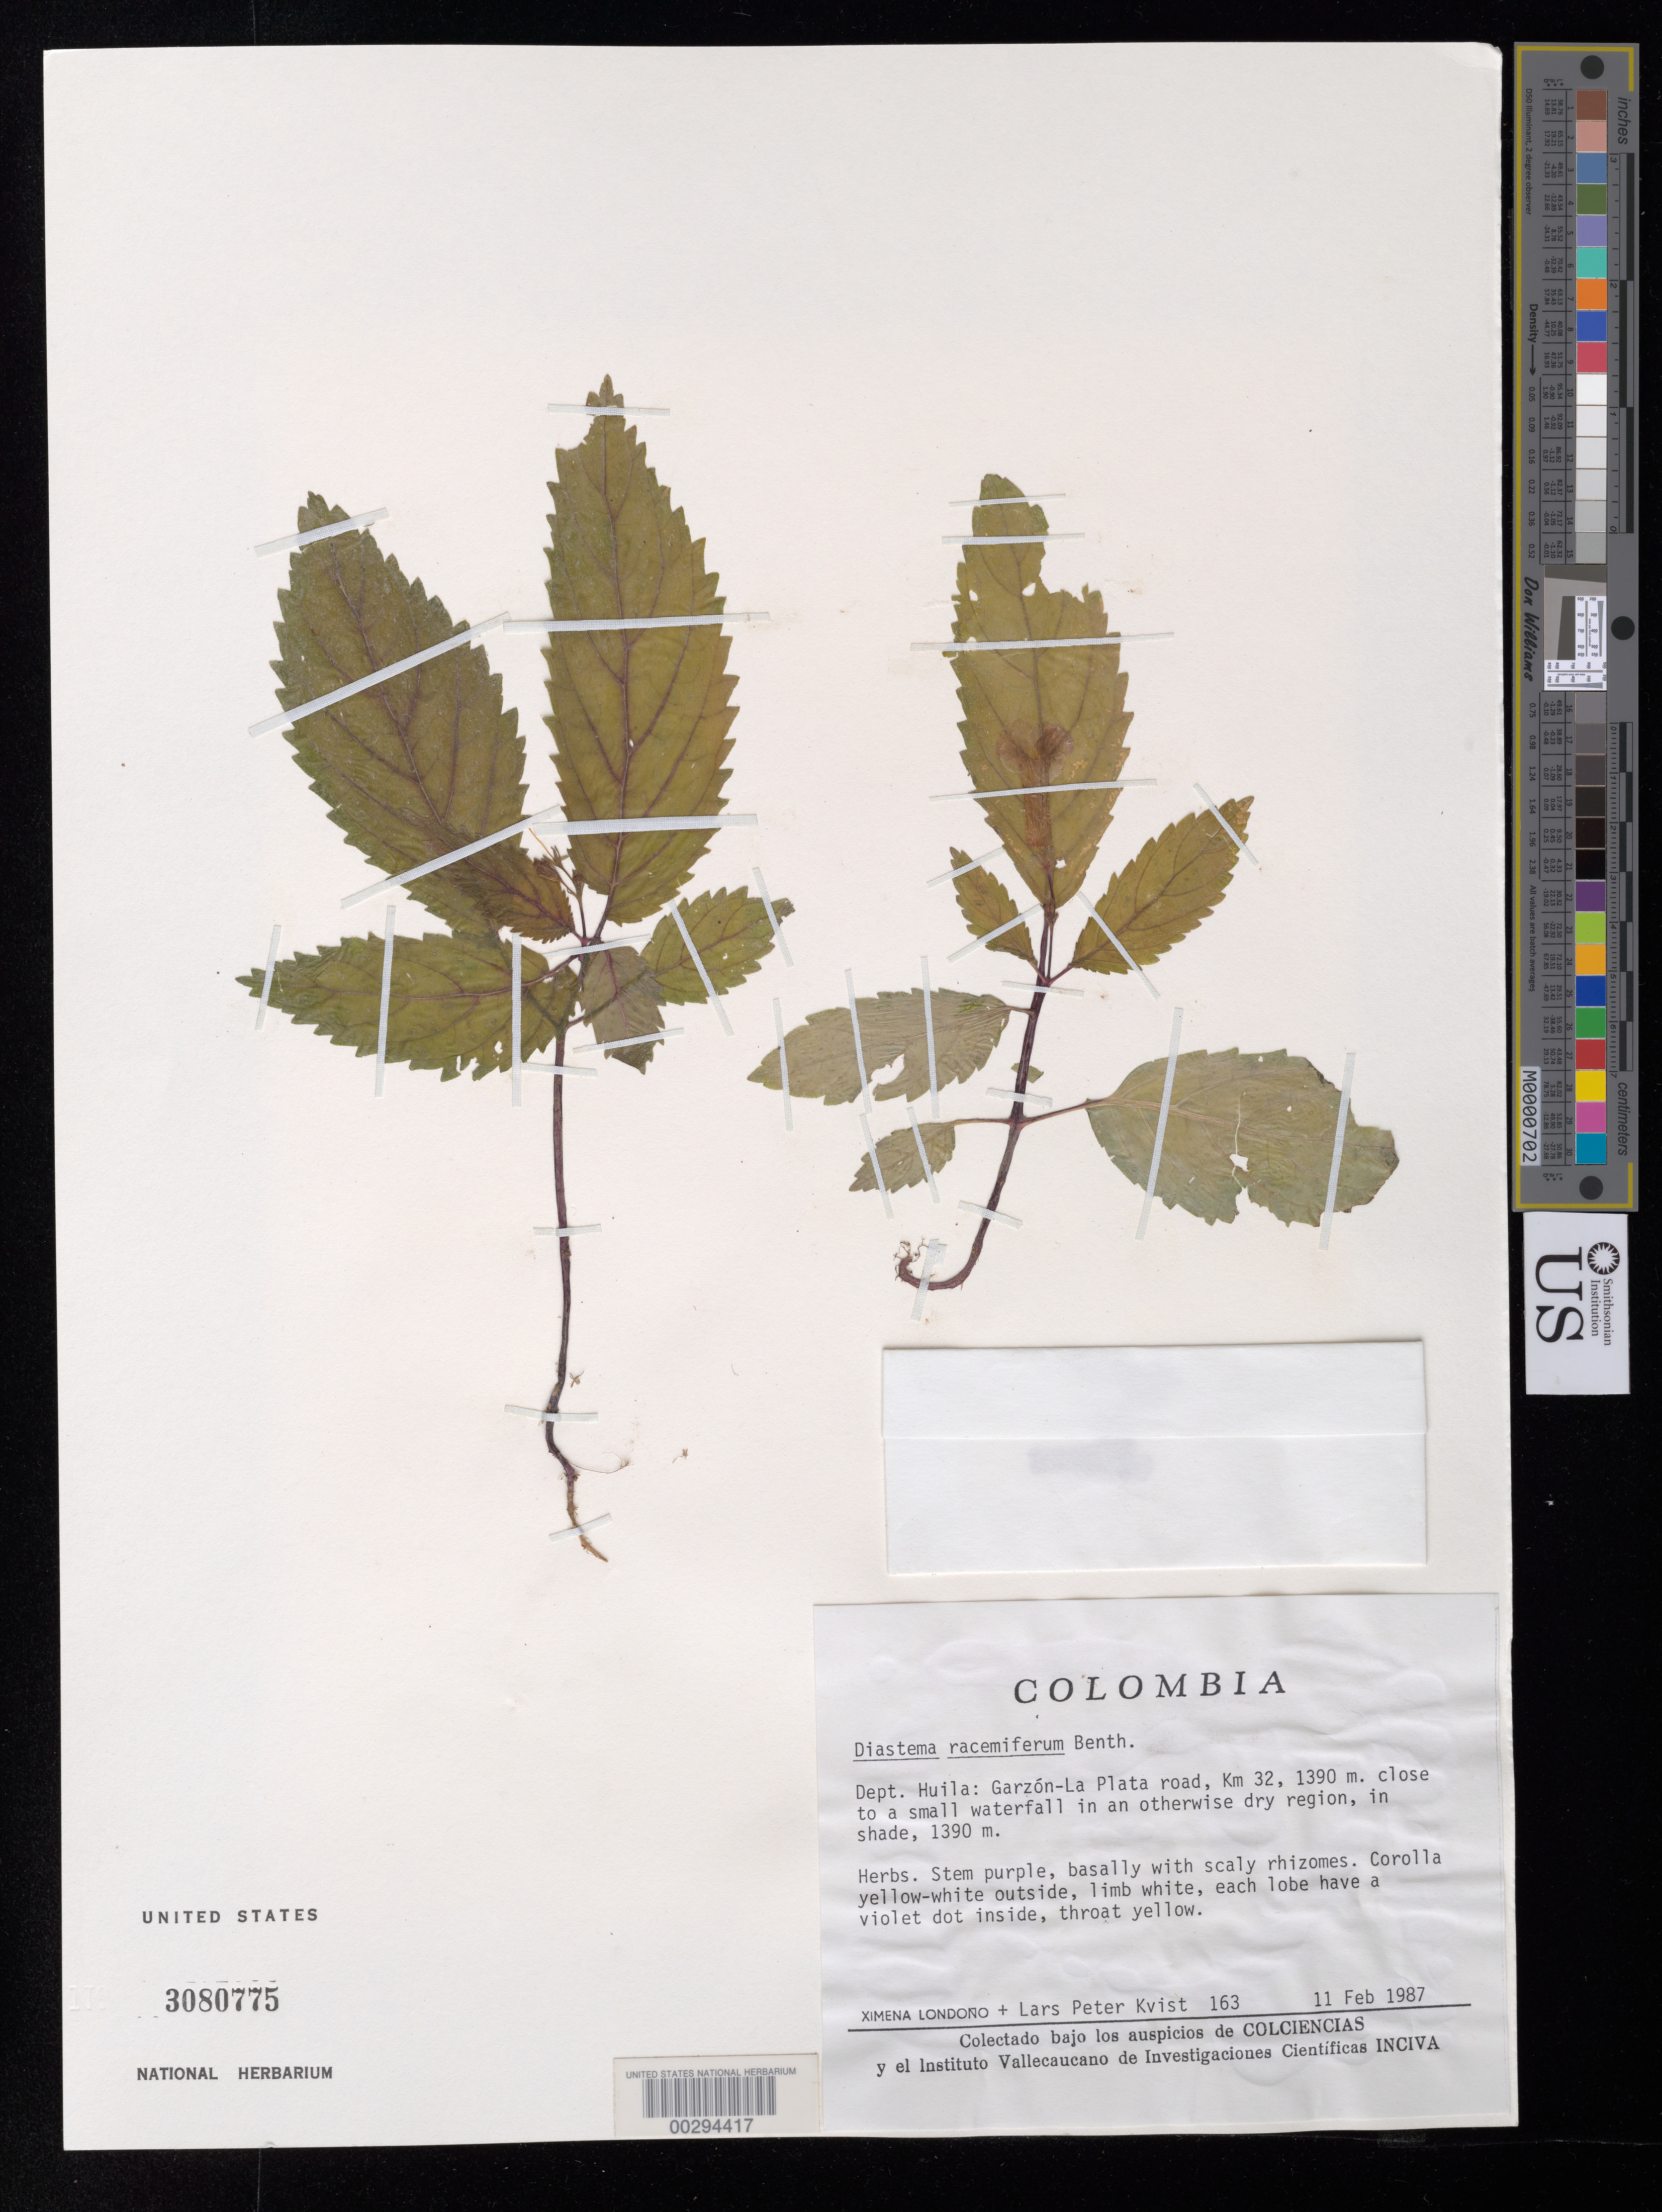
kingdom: Plantae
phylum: Tracheophyta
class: Magnoliopsida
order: Lamiales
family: Gesneriaceae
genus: Diastema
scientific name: Diastema racemiferum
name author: Benth.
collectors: X. Londoño & L. P. Kvist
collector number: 163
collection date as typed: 11 Feb 1987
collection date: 1987-02-11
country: Colombia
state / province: Huila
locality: Garzon - La Plata road, km 32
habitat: Close to a small waterfall in otherwise dry region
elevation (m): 1390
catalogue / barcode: US 3080775